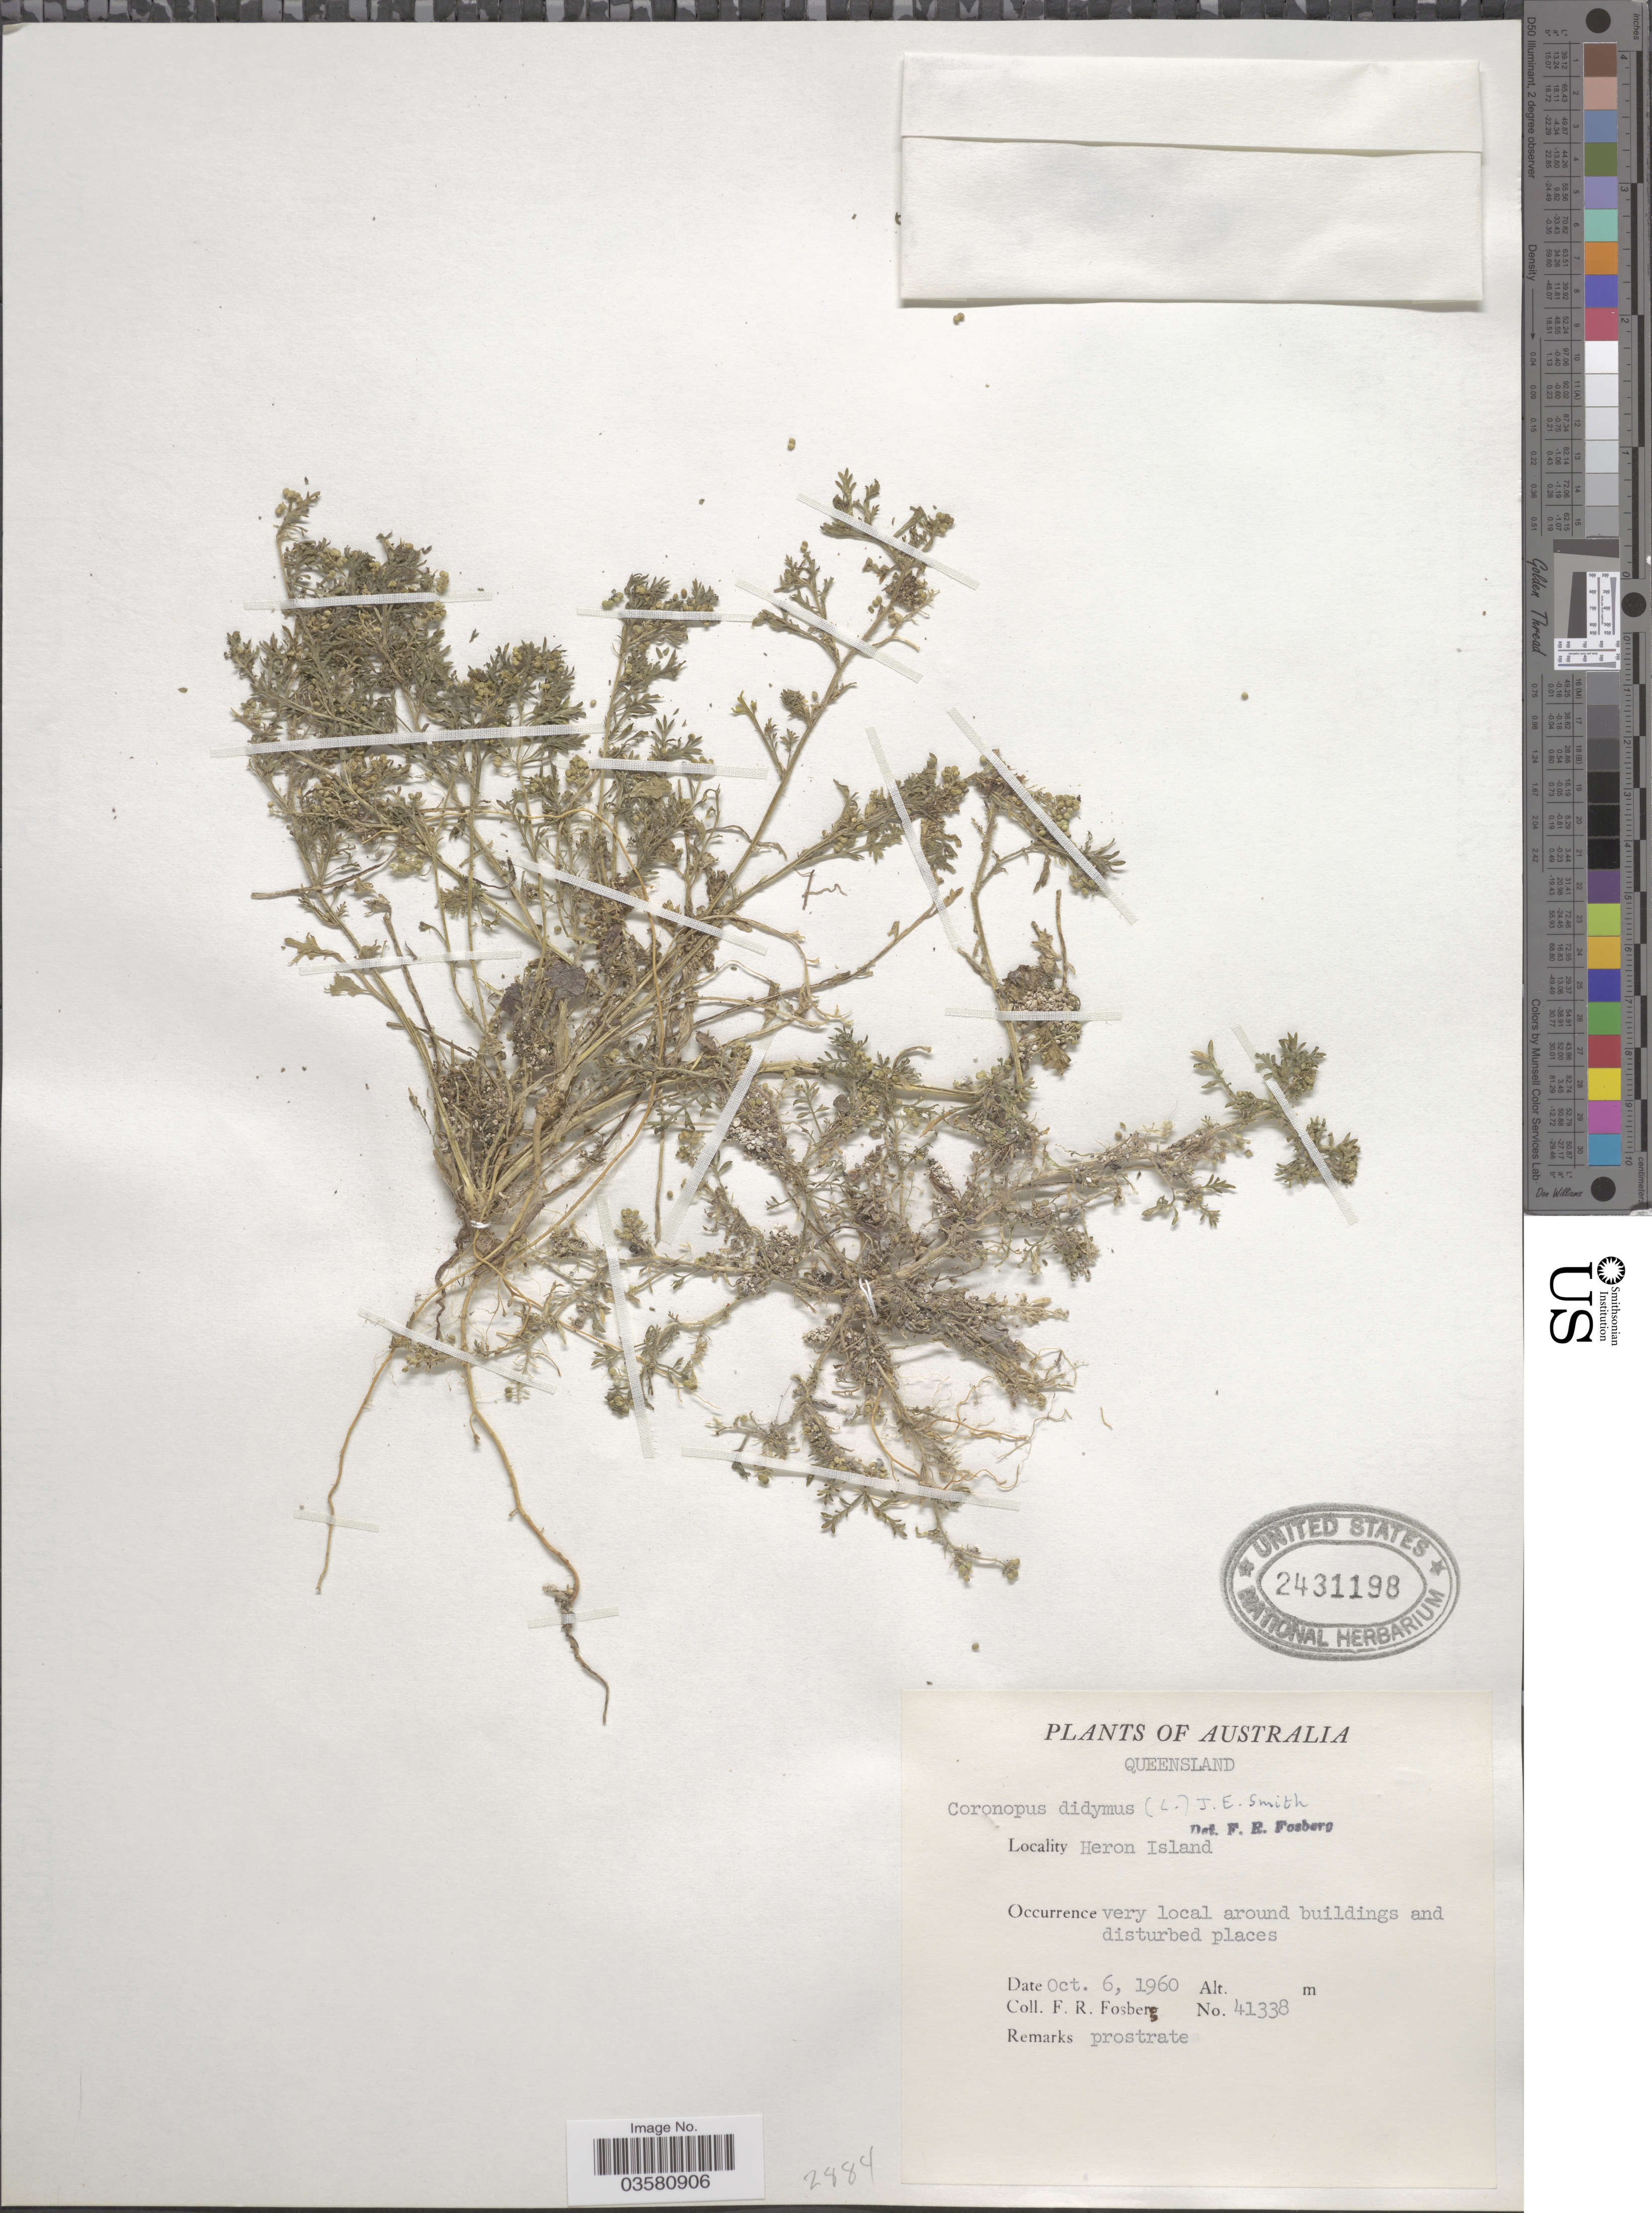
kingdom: Plantae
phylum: Tracheophyta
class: Magnoliopsida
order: Brassicales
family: Brassicaceae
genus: Lepidium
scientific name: Lepidium didymum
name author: L.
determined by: Strong, M. T., (US), Smithsonian Institution - National Museum of Natural History (UNITED STATES)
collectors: F. R. Fosberg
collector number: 41338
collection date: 1960-10-06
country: Australia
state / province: Queensland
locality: Heron Island.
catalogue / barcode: US 2431198